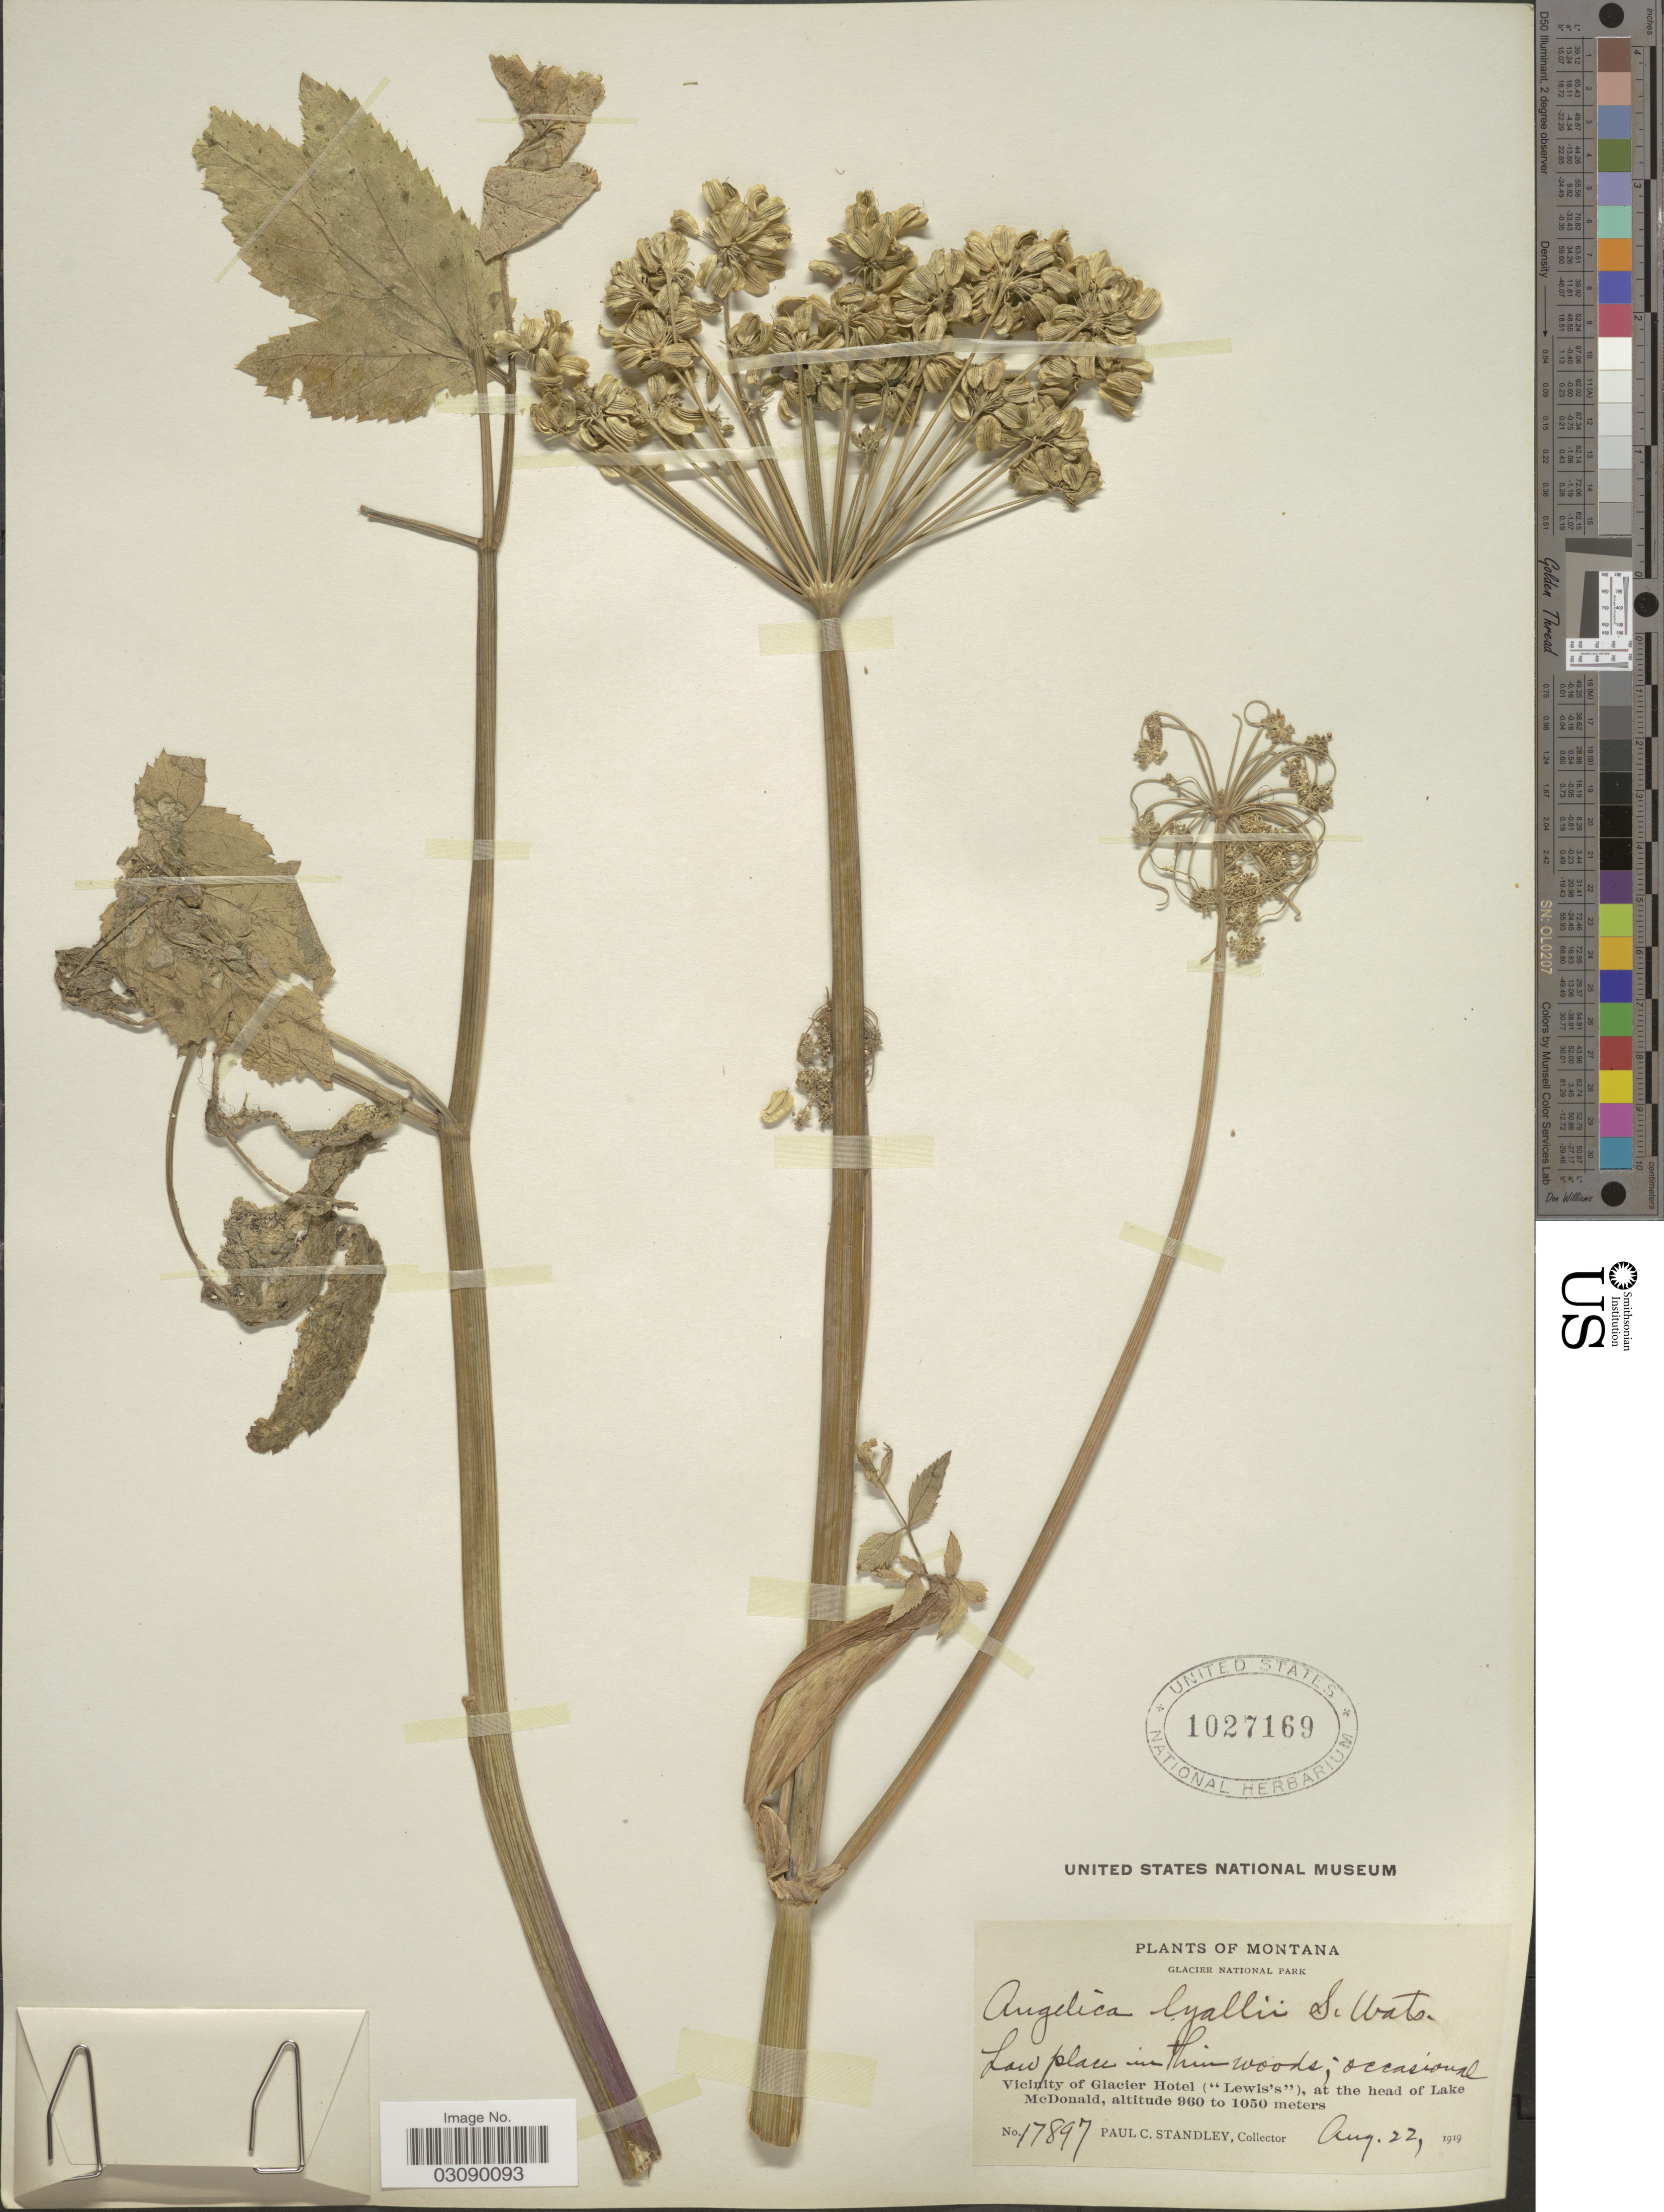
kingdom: Plantae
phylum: Tracheophyta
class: Magnoliopsida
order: Apiales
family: Apiaceae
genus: Angelica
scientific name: Angelica arguta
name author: Nutt.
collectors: P. C. Standley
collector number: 17897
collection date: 1919-08-22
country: United States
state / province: Montana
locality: Glacier National Park. Vicinity of Glacier Hotel ("Lewis's "), at the head of Lake McDonald.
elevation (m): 960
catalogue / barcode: US 1027169